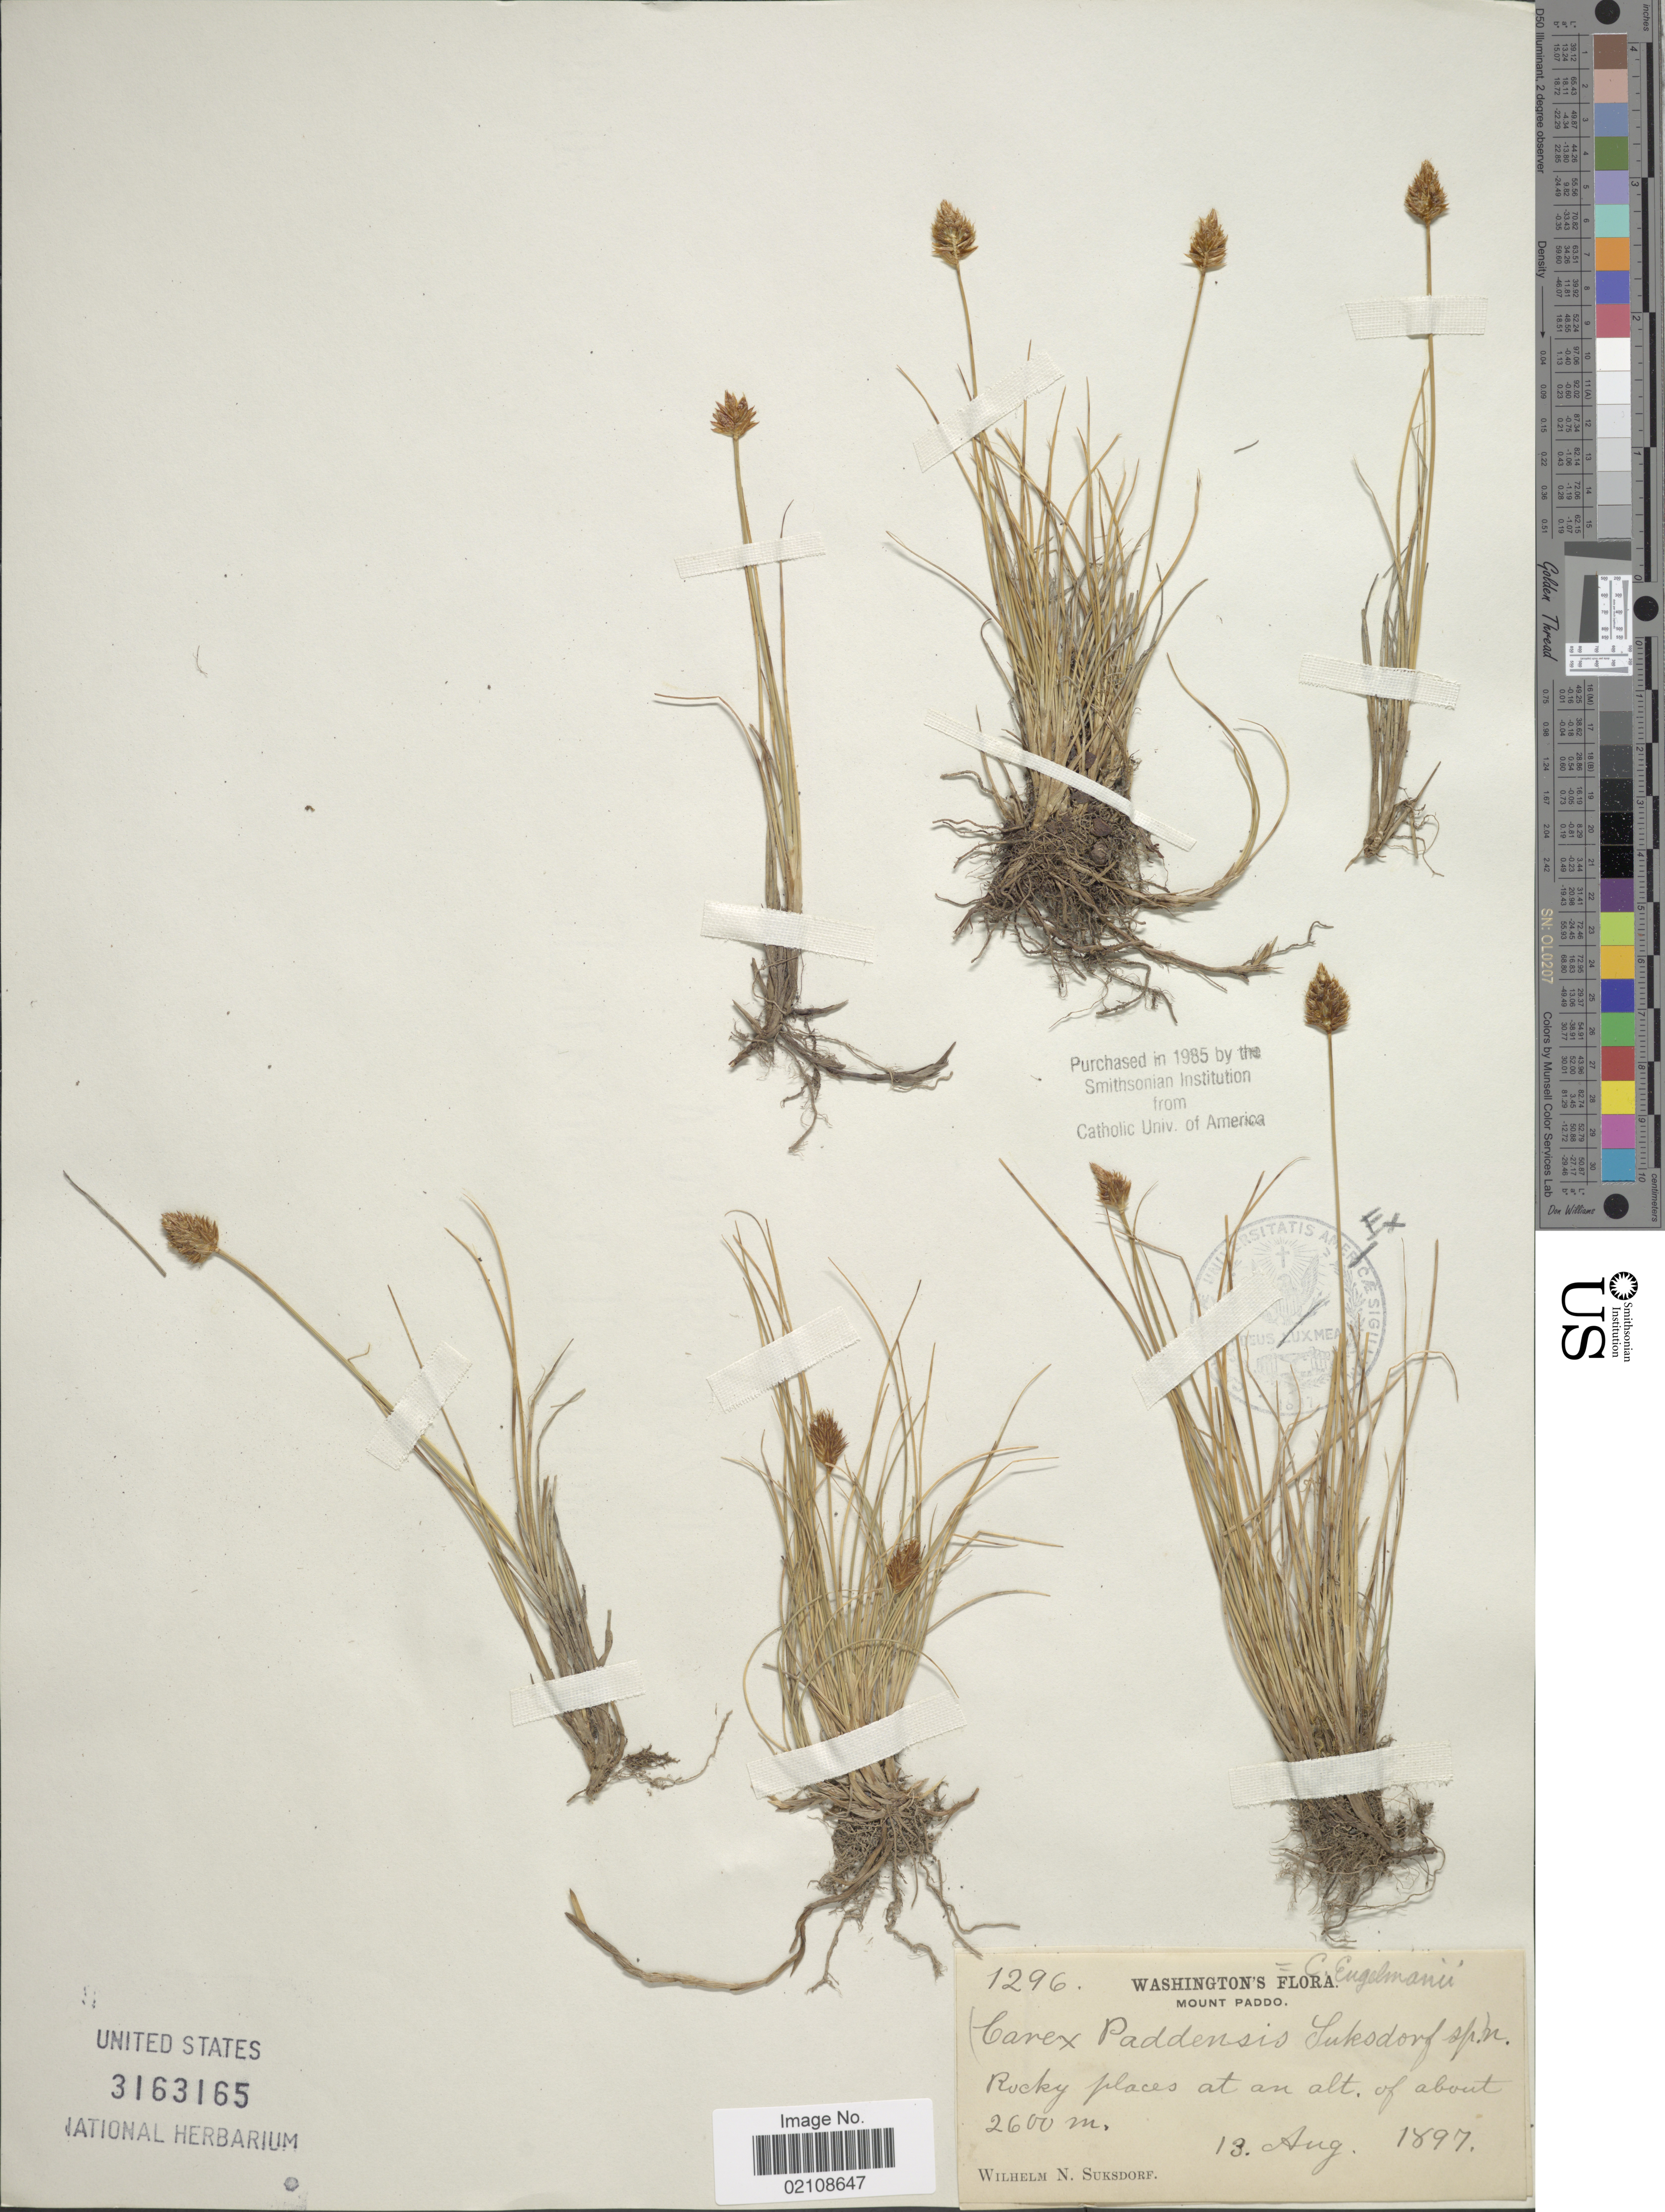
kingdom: Plantae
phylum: Tracheophyta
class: Liliopsida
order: Poales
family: Cyperaceae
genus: Carex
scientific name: Carex engelmannii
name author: L.H. Bailey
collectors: W. N. Suksdorf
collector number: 1296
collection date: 1897-08-13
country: United States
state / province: Washington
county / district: Skamania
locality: Mount Paddo, rocky places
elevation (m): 2600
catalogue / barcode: US 3163165